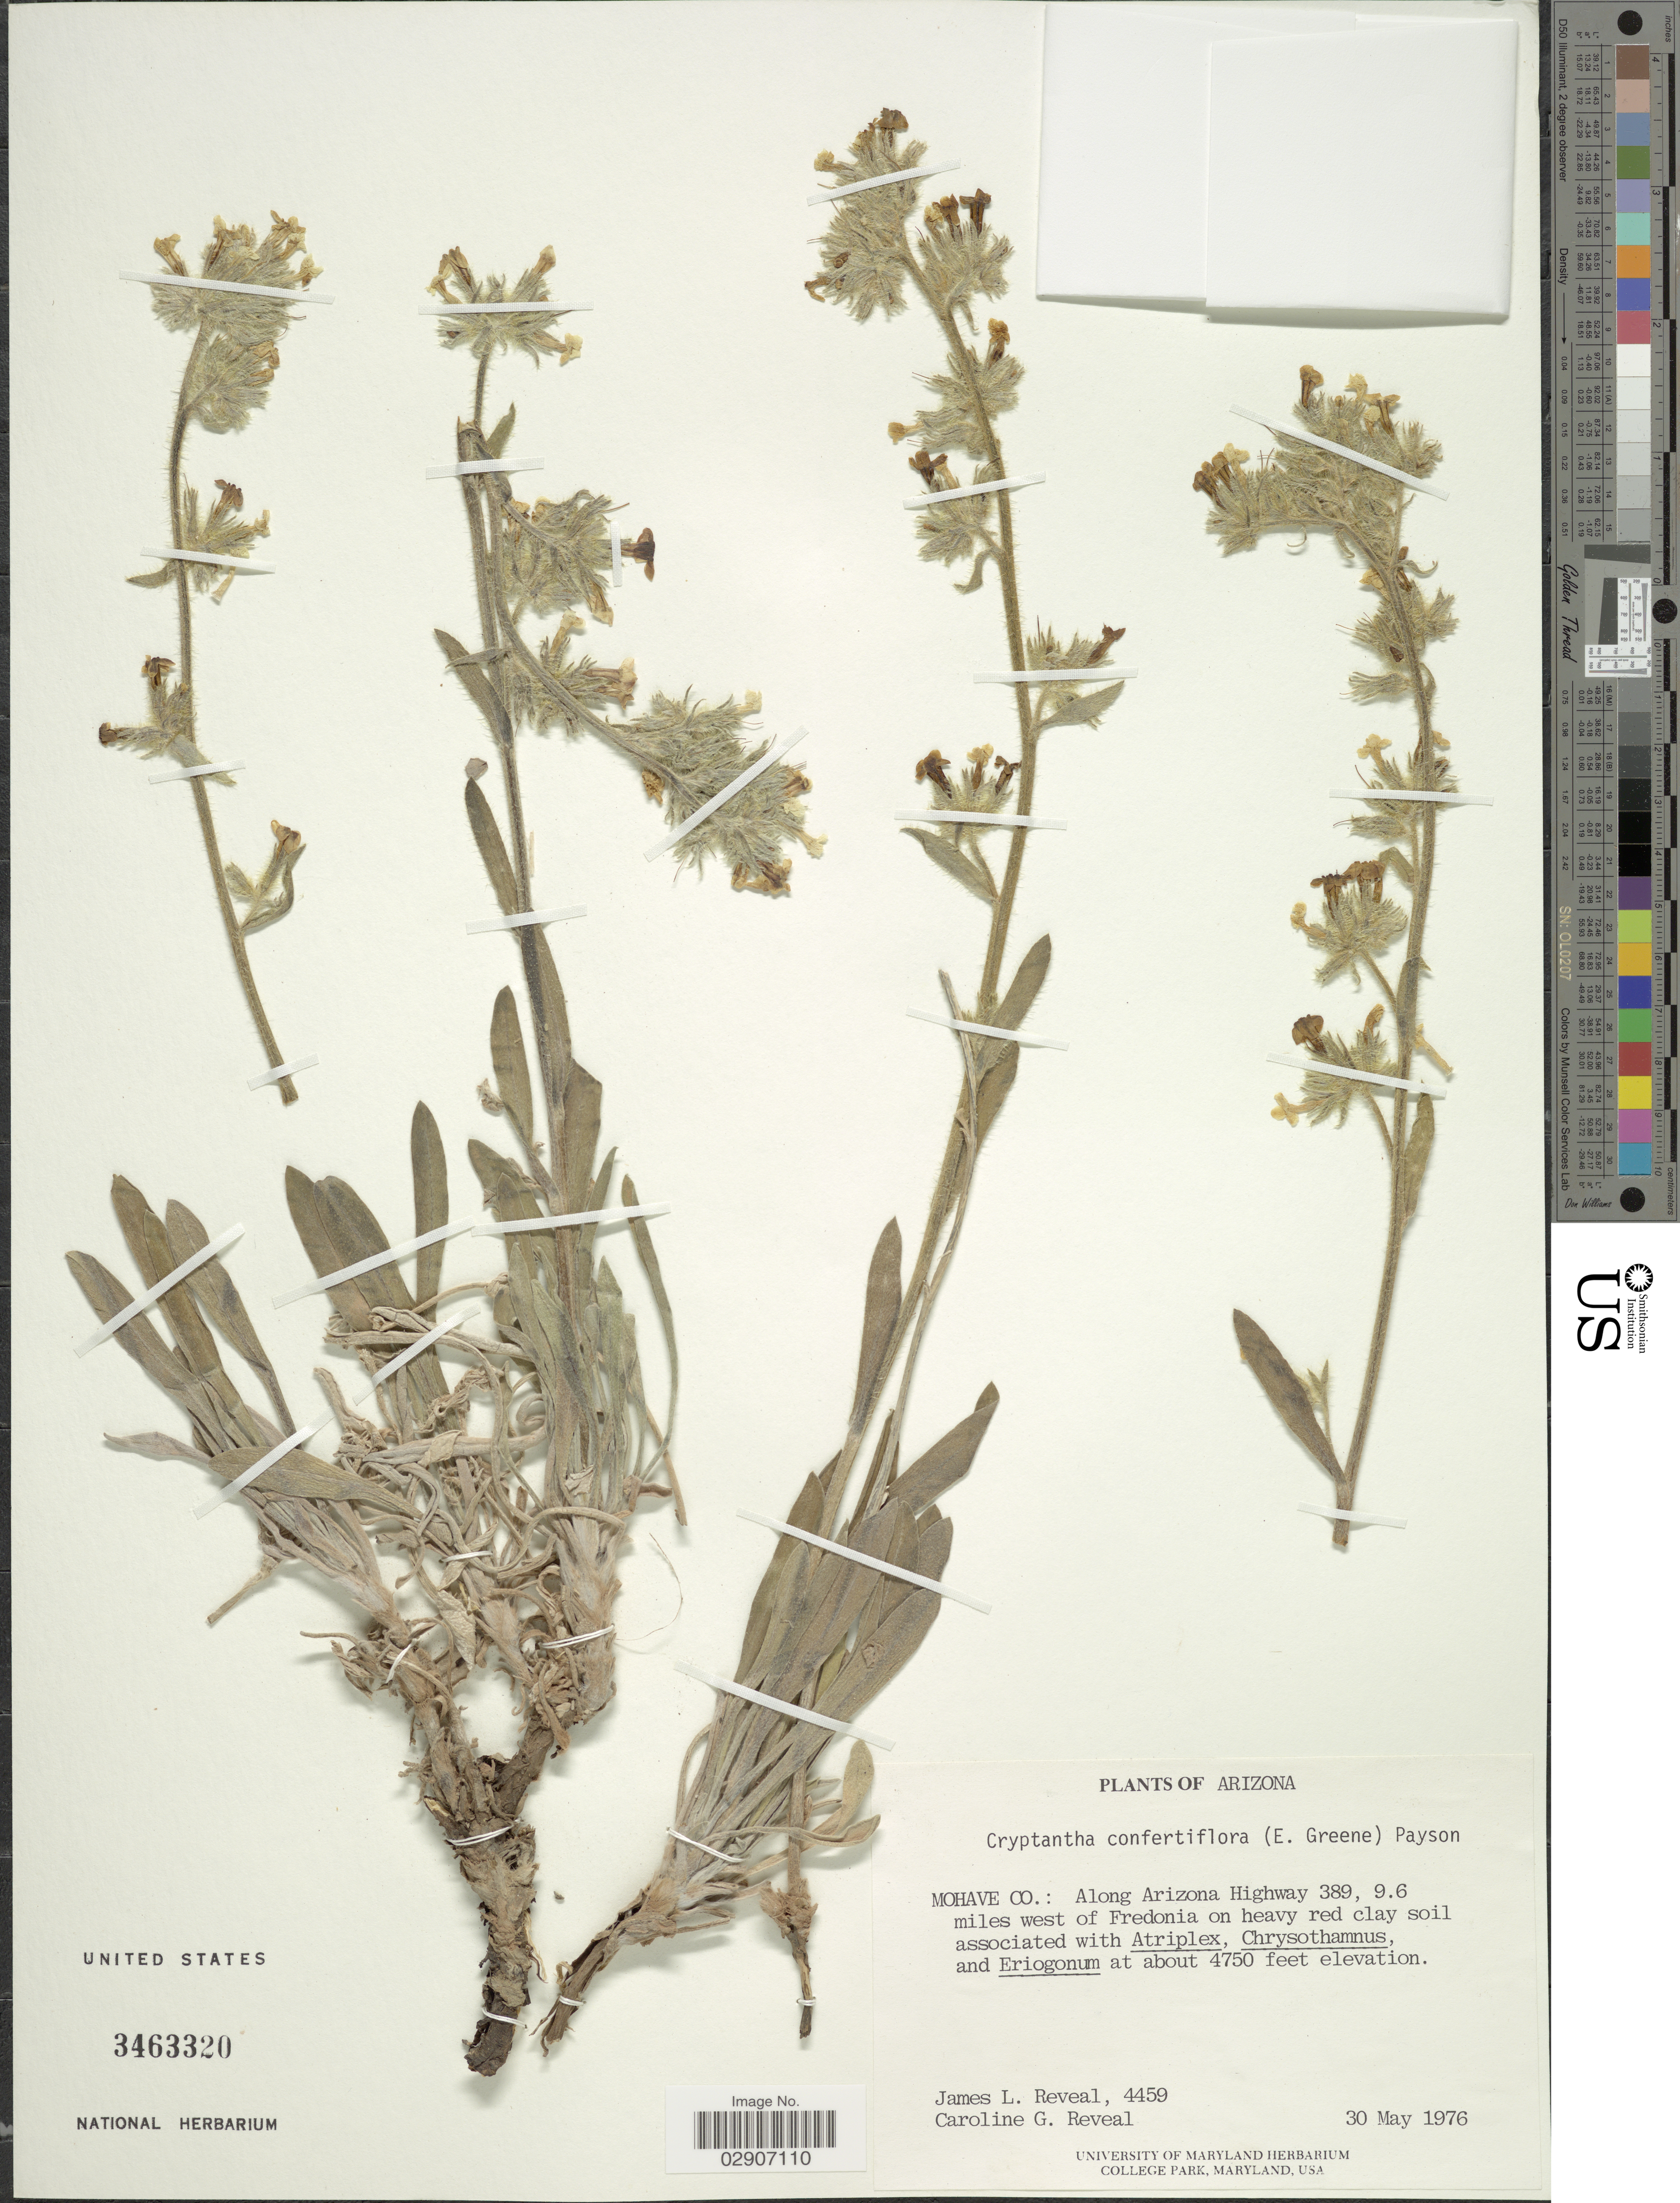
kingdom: Plantae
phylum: Tracheophyta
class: Magnoliopsida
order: Boraginales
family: Boraginaceae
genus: Cryptantha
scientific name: Cryptantha confertiflora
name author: (Greene) Payson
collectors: J. L. Reveal & C. G. Reveal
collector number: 4459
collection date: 1976-05-30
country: United States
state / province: Arizona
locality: Mohave Co.: Along Arizona Highway 389, 9.6 miles west of Fredonia on heavy red clay soil.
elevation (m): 1448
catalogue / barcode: US 3463320